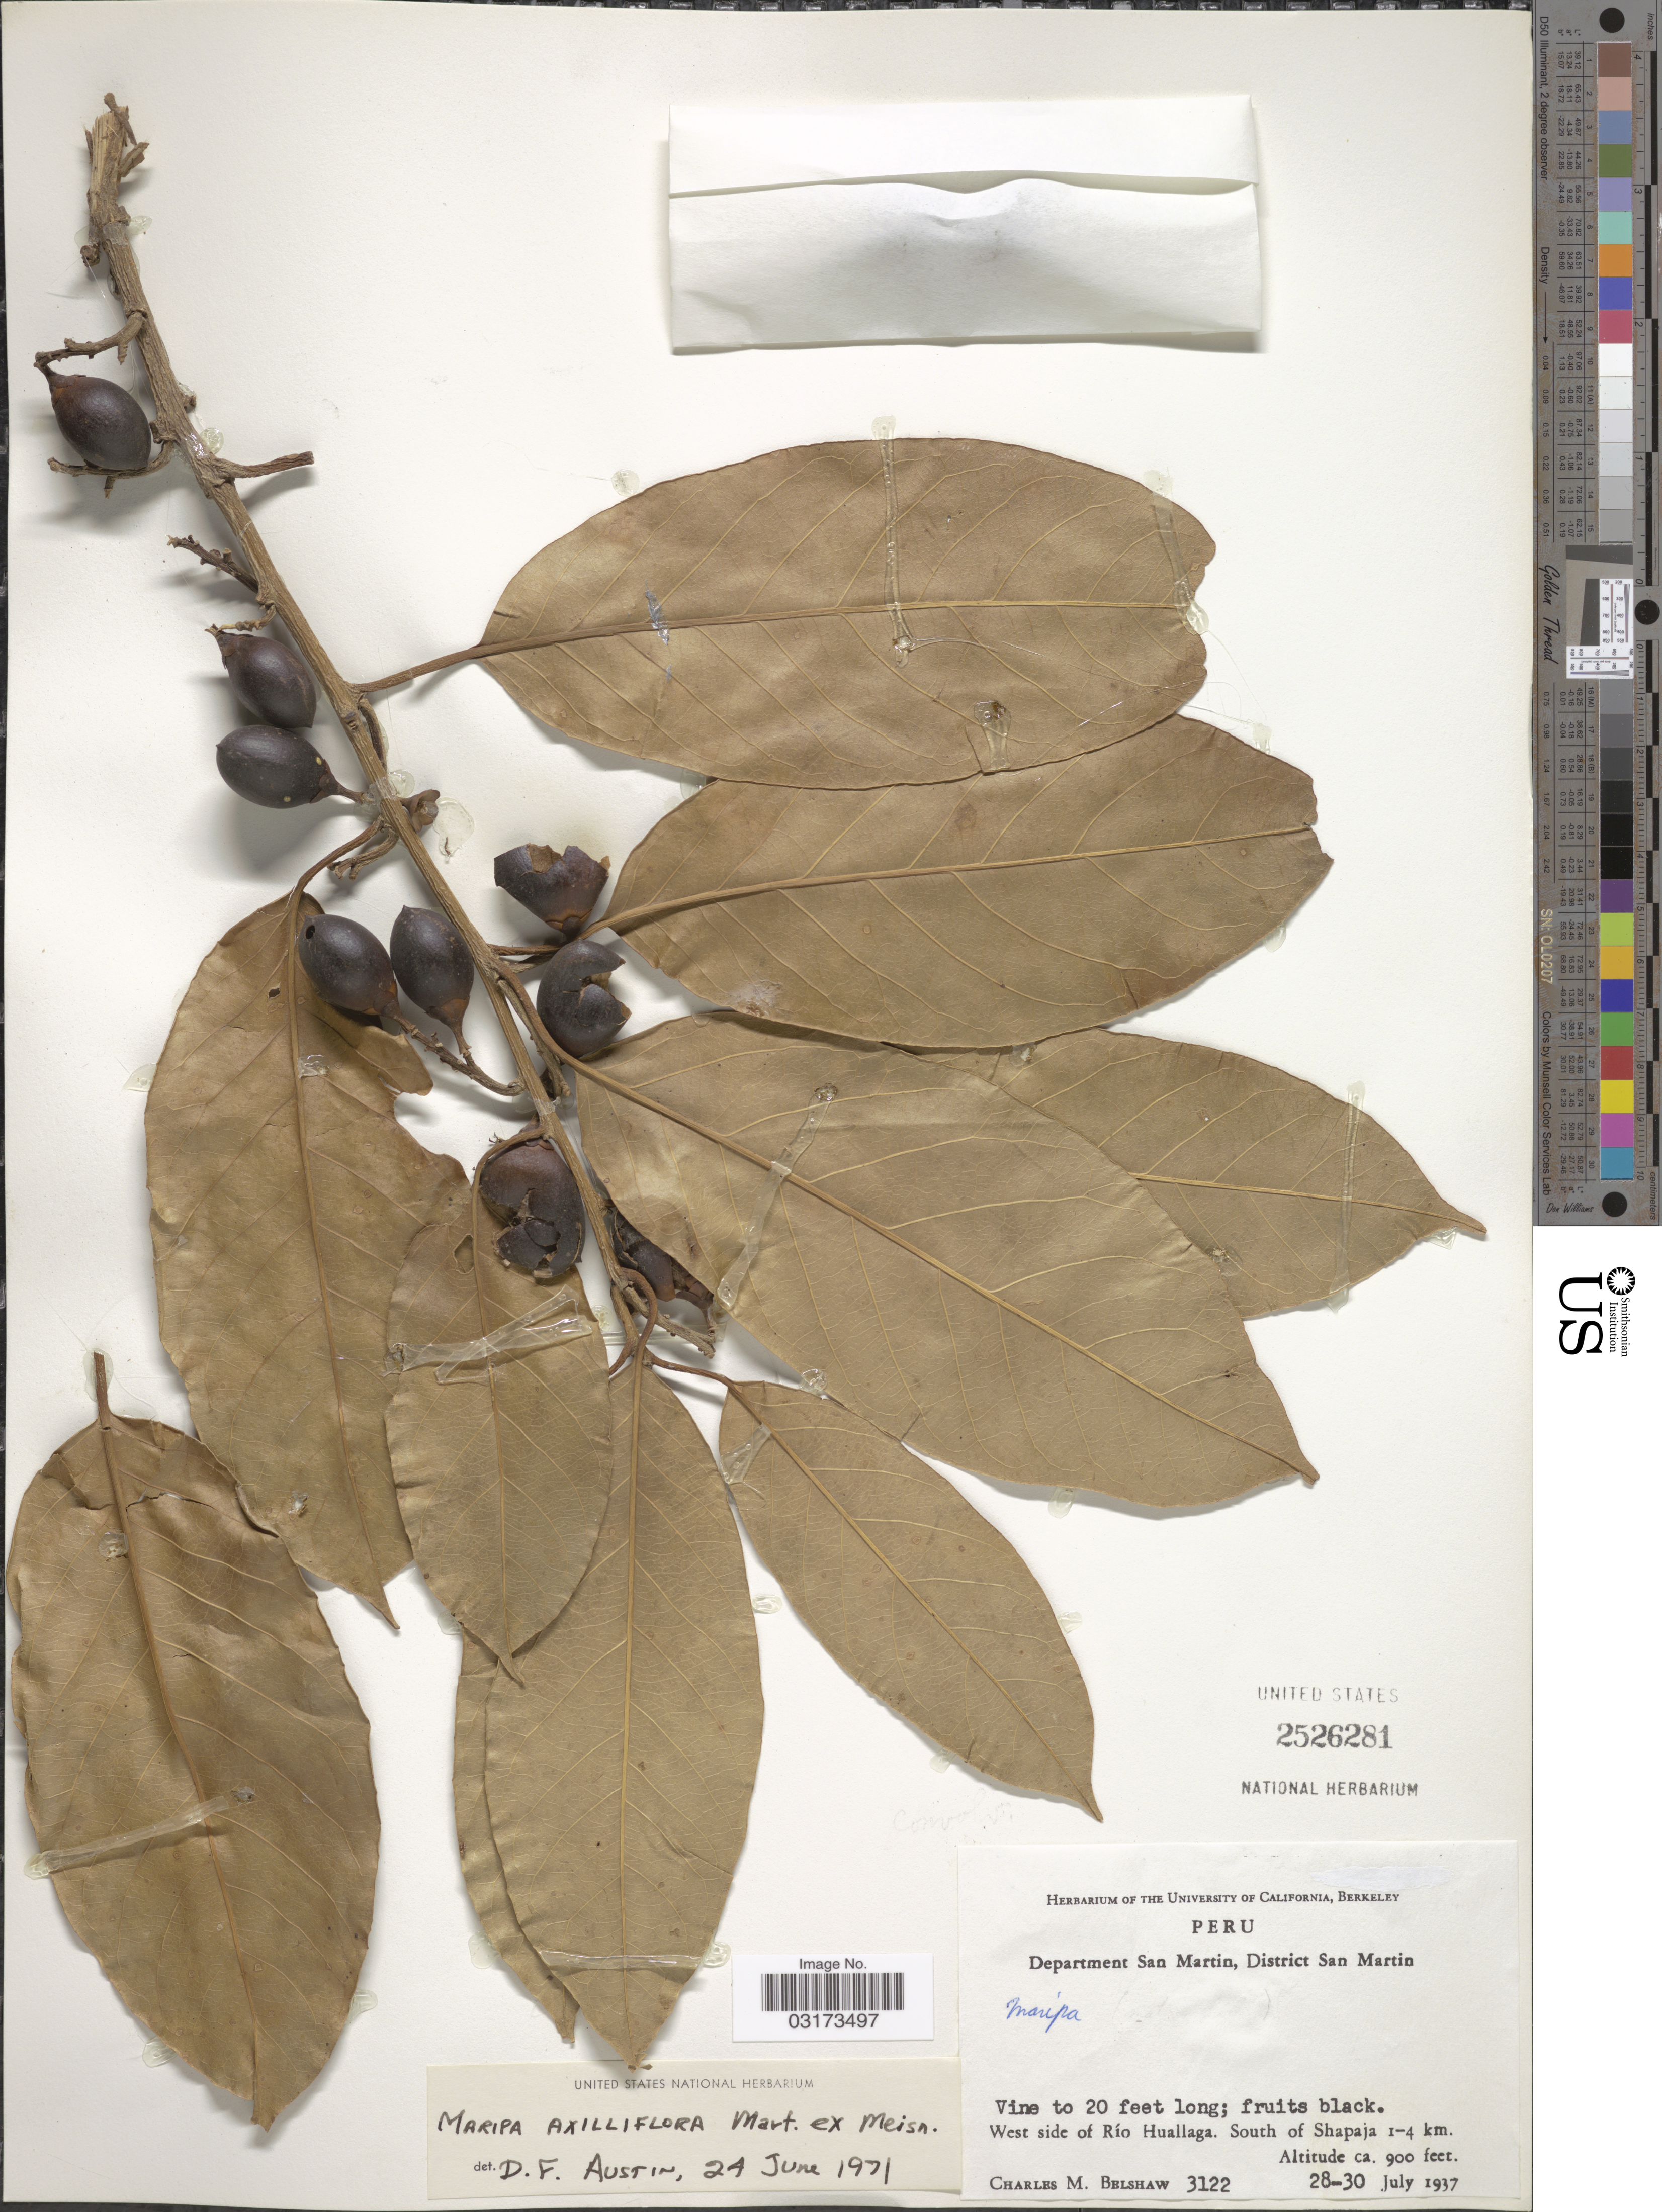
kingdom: Plantae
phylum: Tracheophyta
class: Magnoliopsida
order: Solanales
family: Convolvulaceae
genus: Maripa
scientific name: Maripa axilliflora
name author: Mart. ex Meisn.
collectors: C. Shaw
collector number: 3122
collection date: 1937-07-28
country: Peru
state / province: San Martín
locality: Department San Martin, District San Martin. West side of Río Huallaga. South of Shapaja 1-4 km.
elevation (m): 274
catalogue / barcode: US 2526281